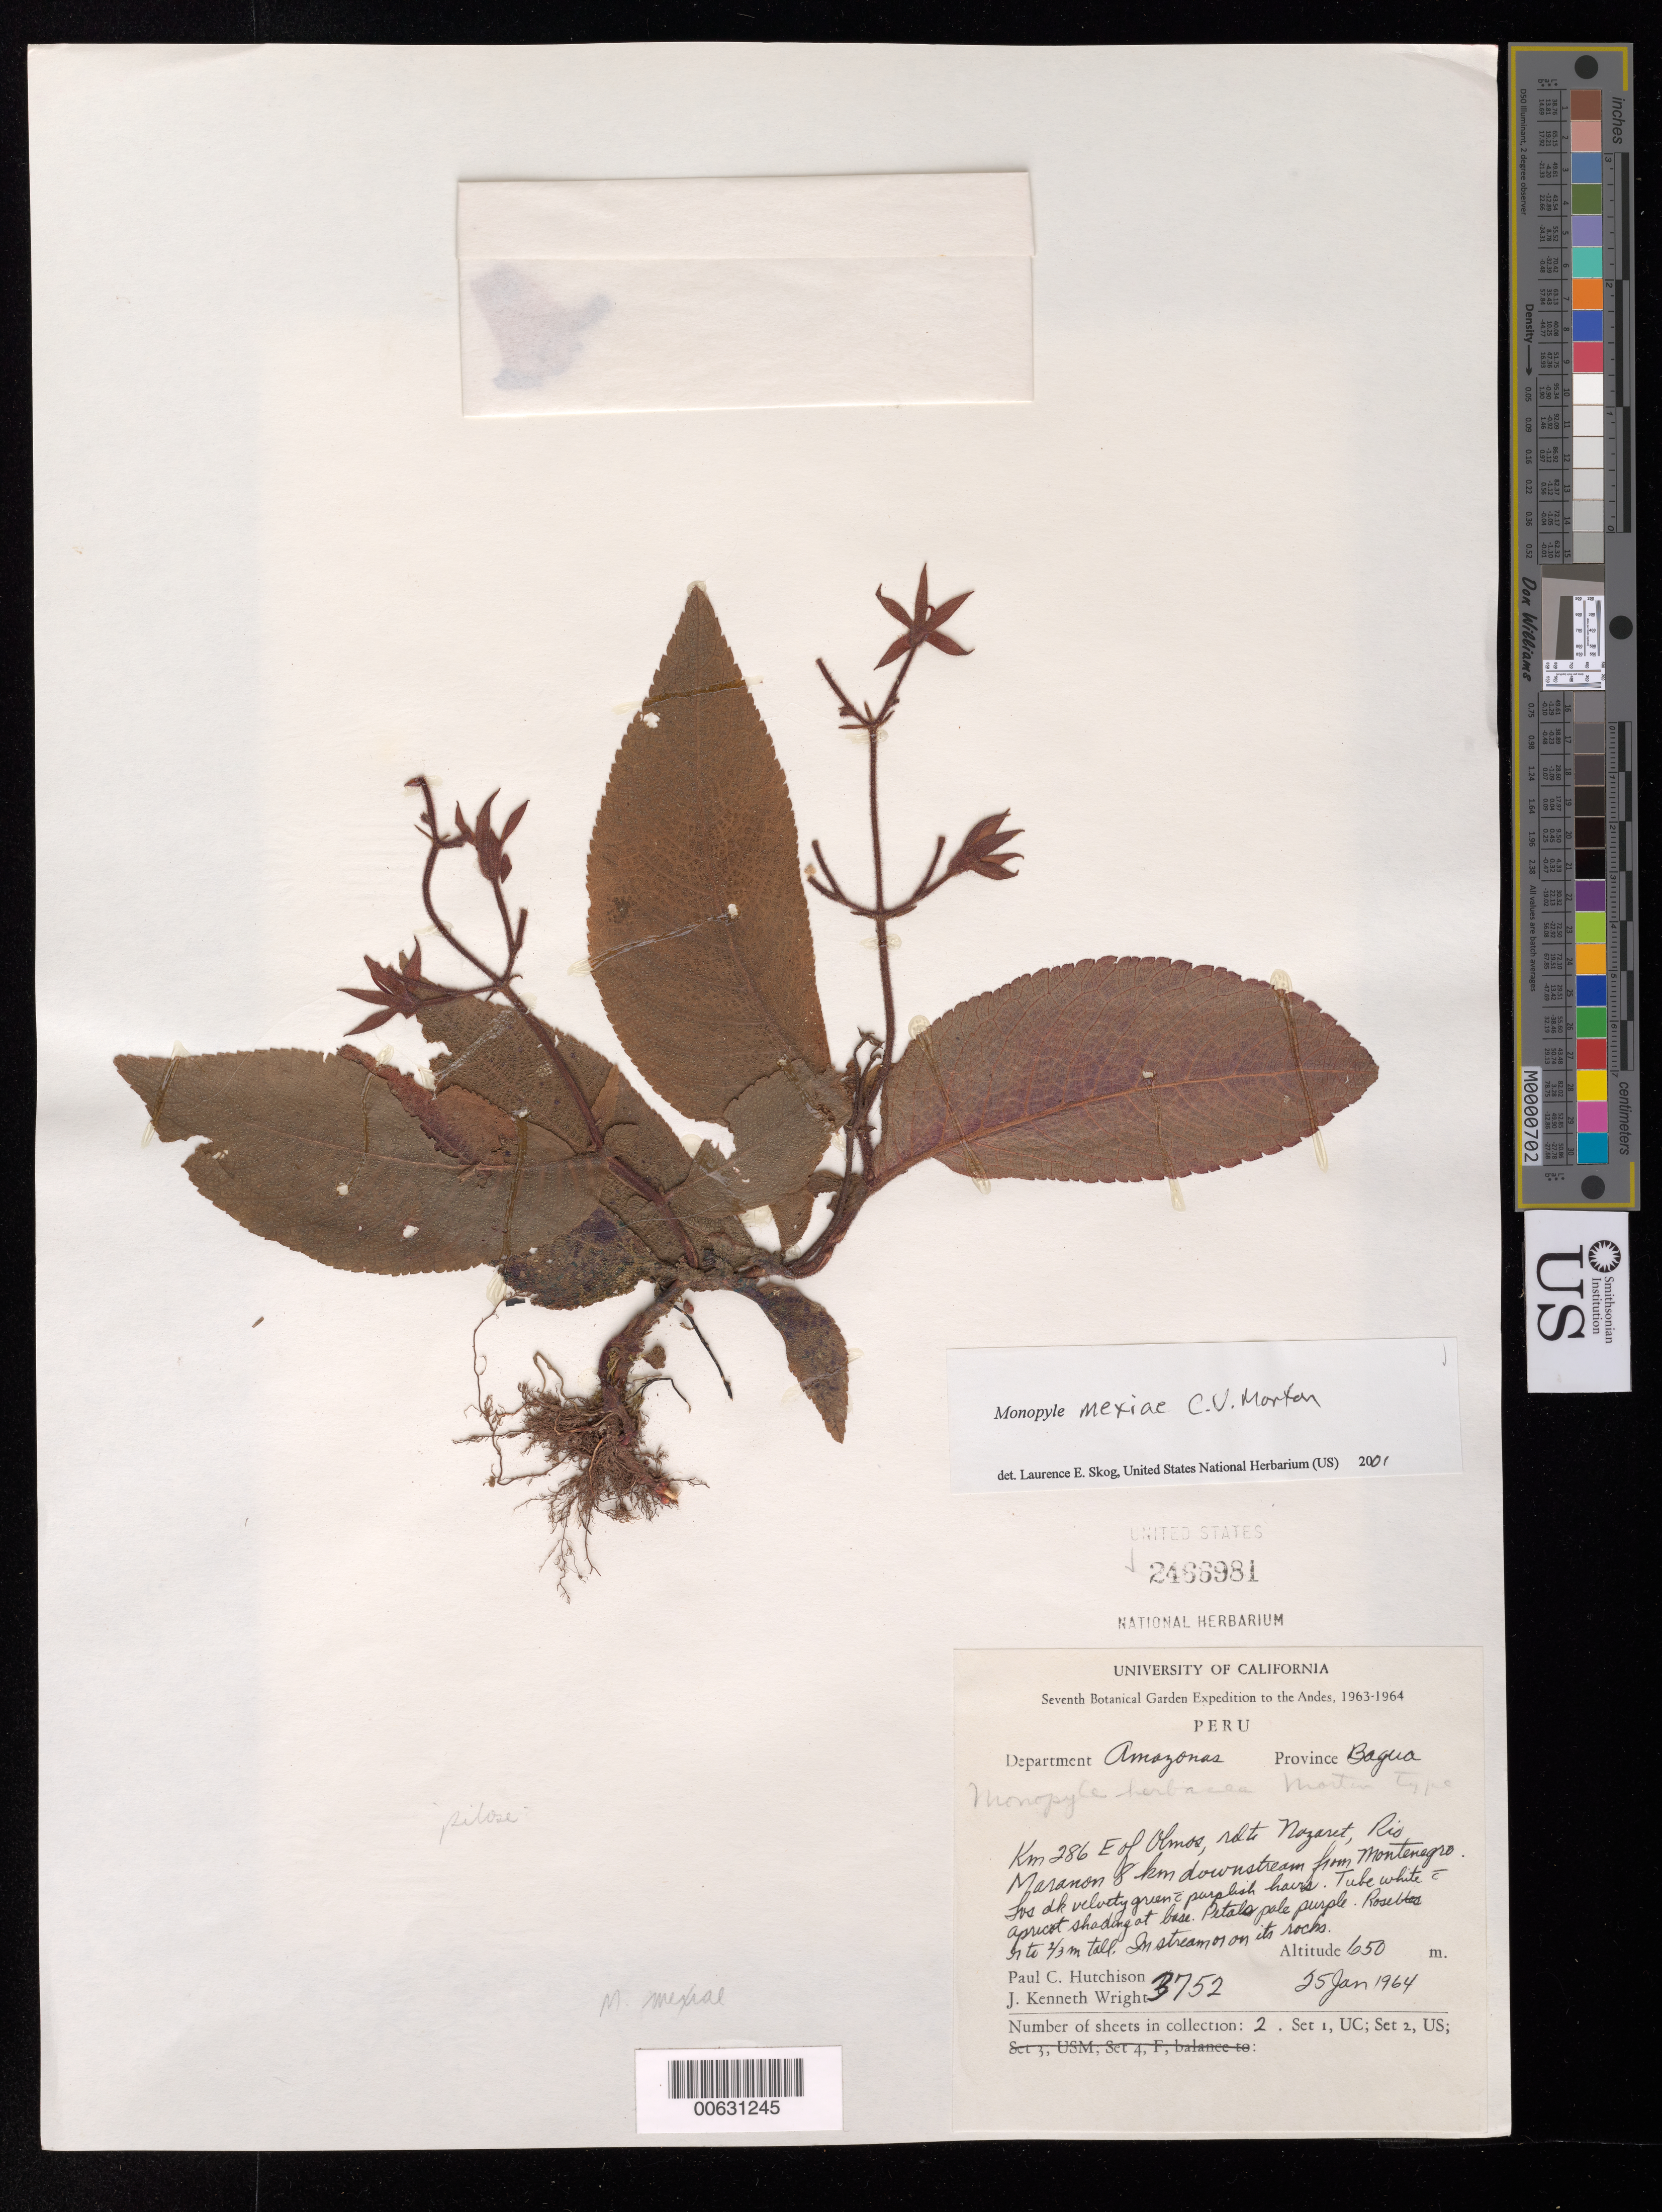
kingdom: Plantae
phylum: Tracheophyta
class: Magnoliopsida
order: Lamiales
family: Gesneriaceae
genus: Monopyle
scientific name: Monopyle mexiae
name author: C.V. Morton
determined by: Skog, Laurence E.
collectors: P. C. Hutchison & J. K. Wright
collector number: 3752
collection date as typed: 25 Jan 1964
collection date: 1964-01-25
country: Peru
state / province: Amazonas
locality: Prov. Bagua, km 286 E of Olmos, rd to Nayaret [Nazaret?], Rio Marañon 8 km downstream from Montenegro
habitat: In stream or on its rocks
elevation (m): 650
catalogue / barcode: US 2466981